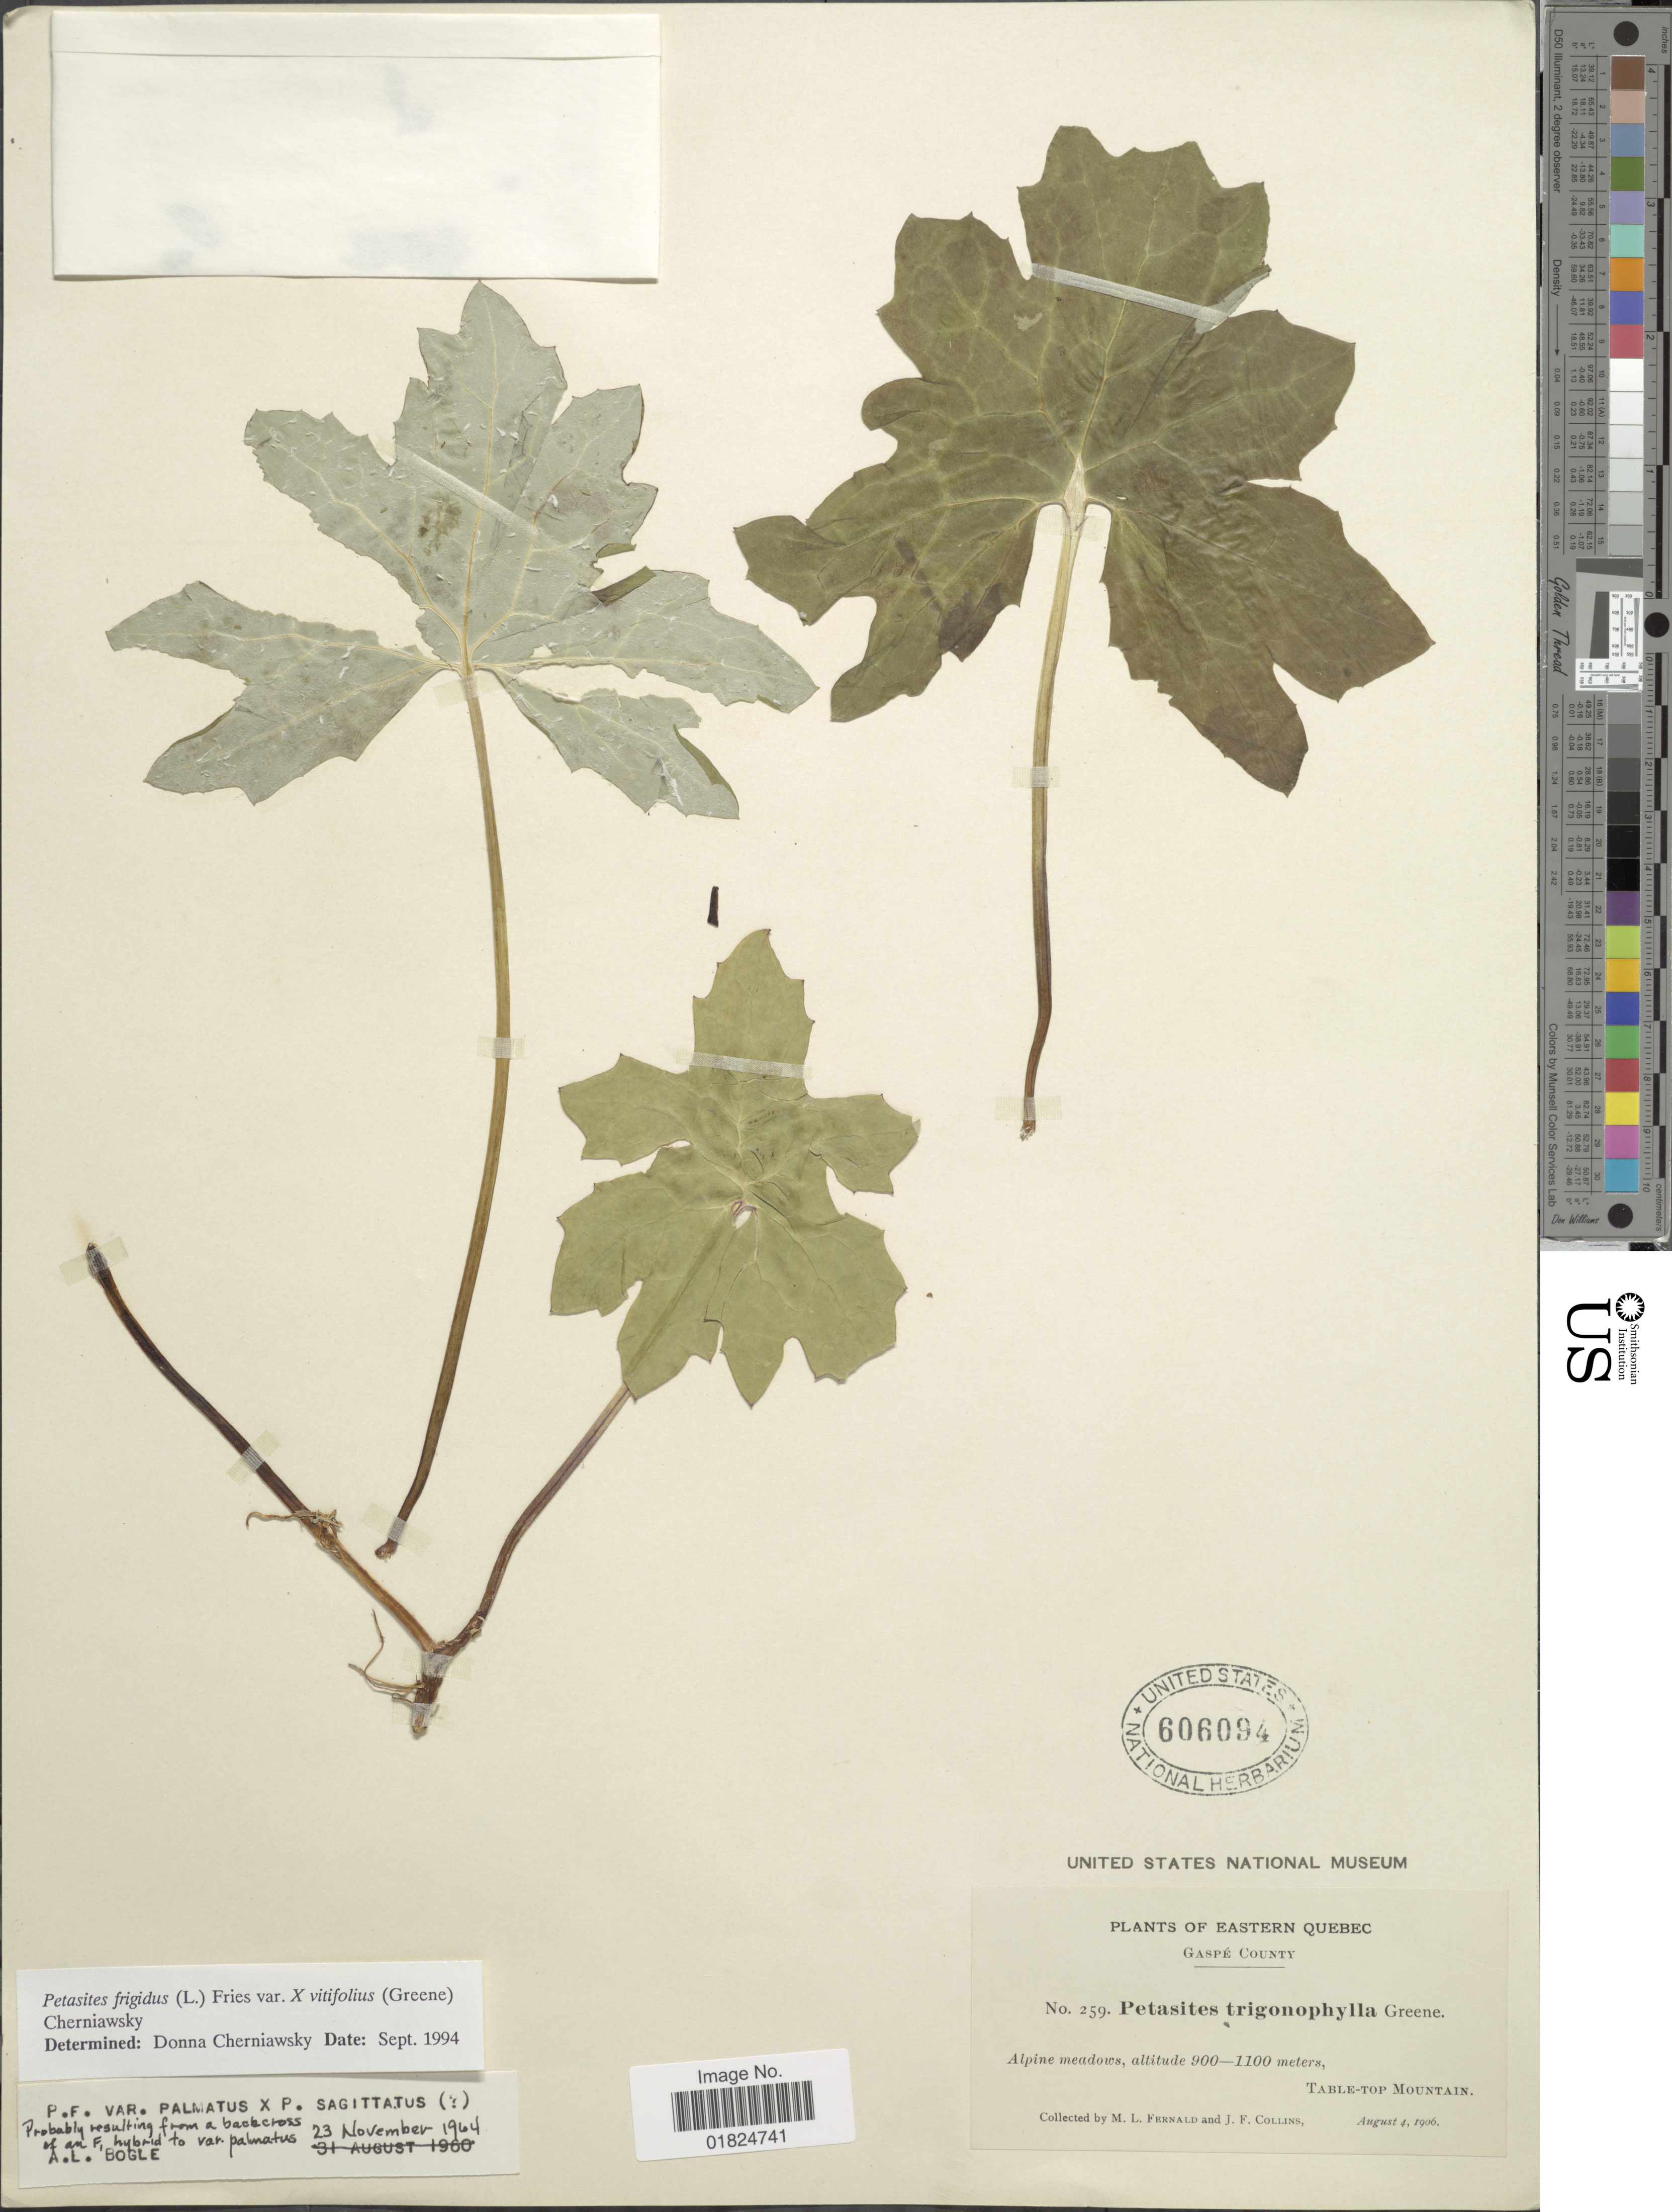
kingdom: Plantae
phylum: Tracheophyta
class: Magnoliopsida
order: Asterales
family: Asteraceae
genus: Petasites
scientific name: Petasites frigidus var. vitifolius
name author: (Greene) Cherniawsky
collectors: M. L. Fernald & J. Collins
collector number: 259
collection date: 1906-08-04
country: Canada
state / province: Quebec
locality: Eastern Quebec. Gaspe County. Table-top Mountain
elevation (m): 900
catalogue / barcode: US 606094